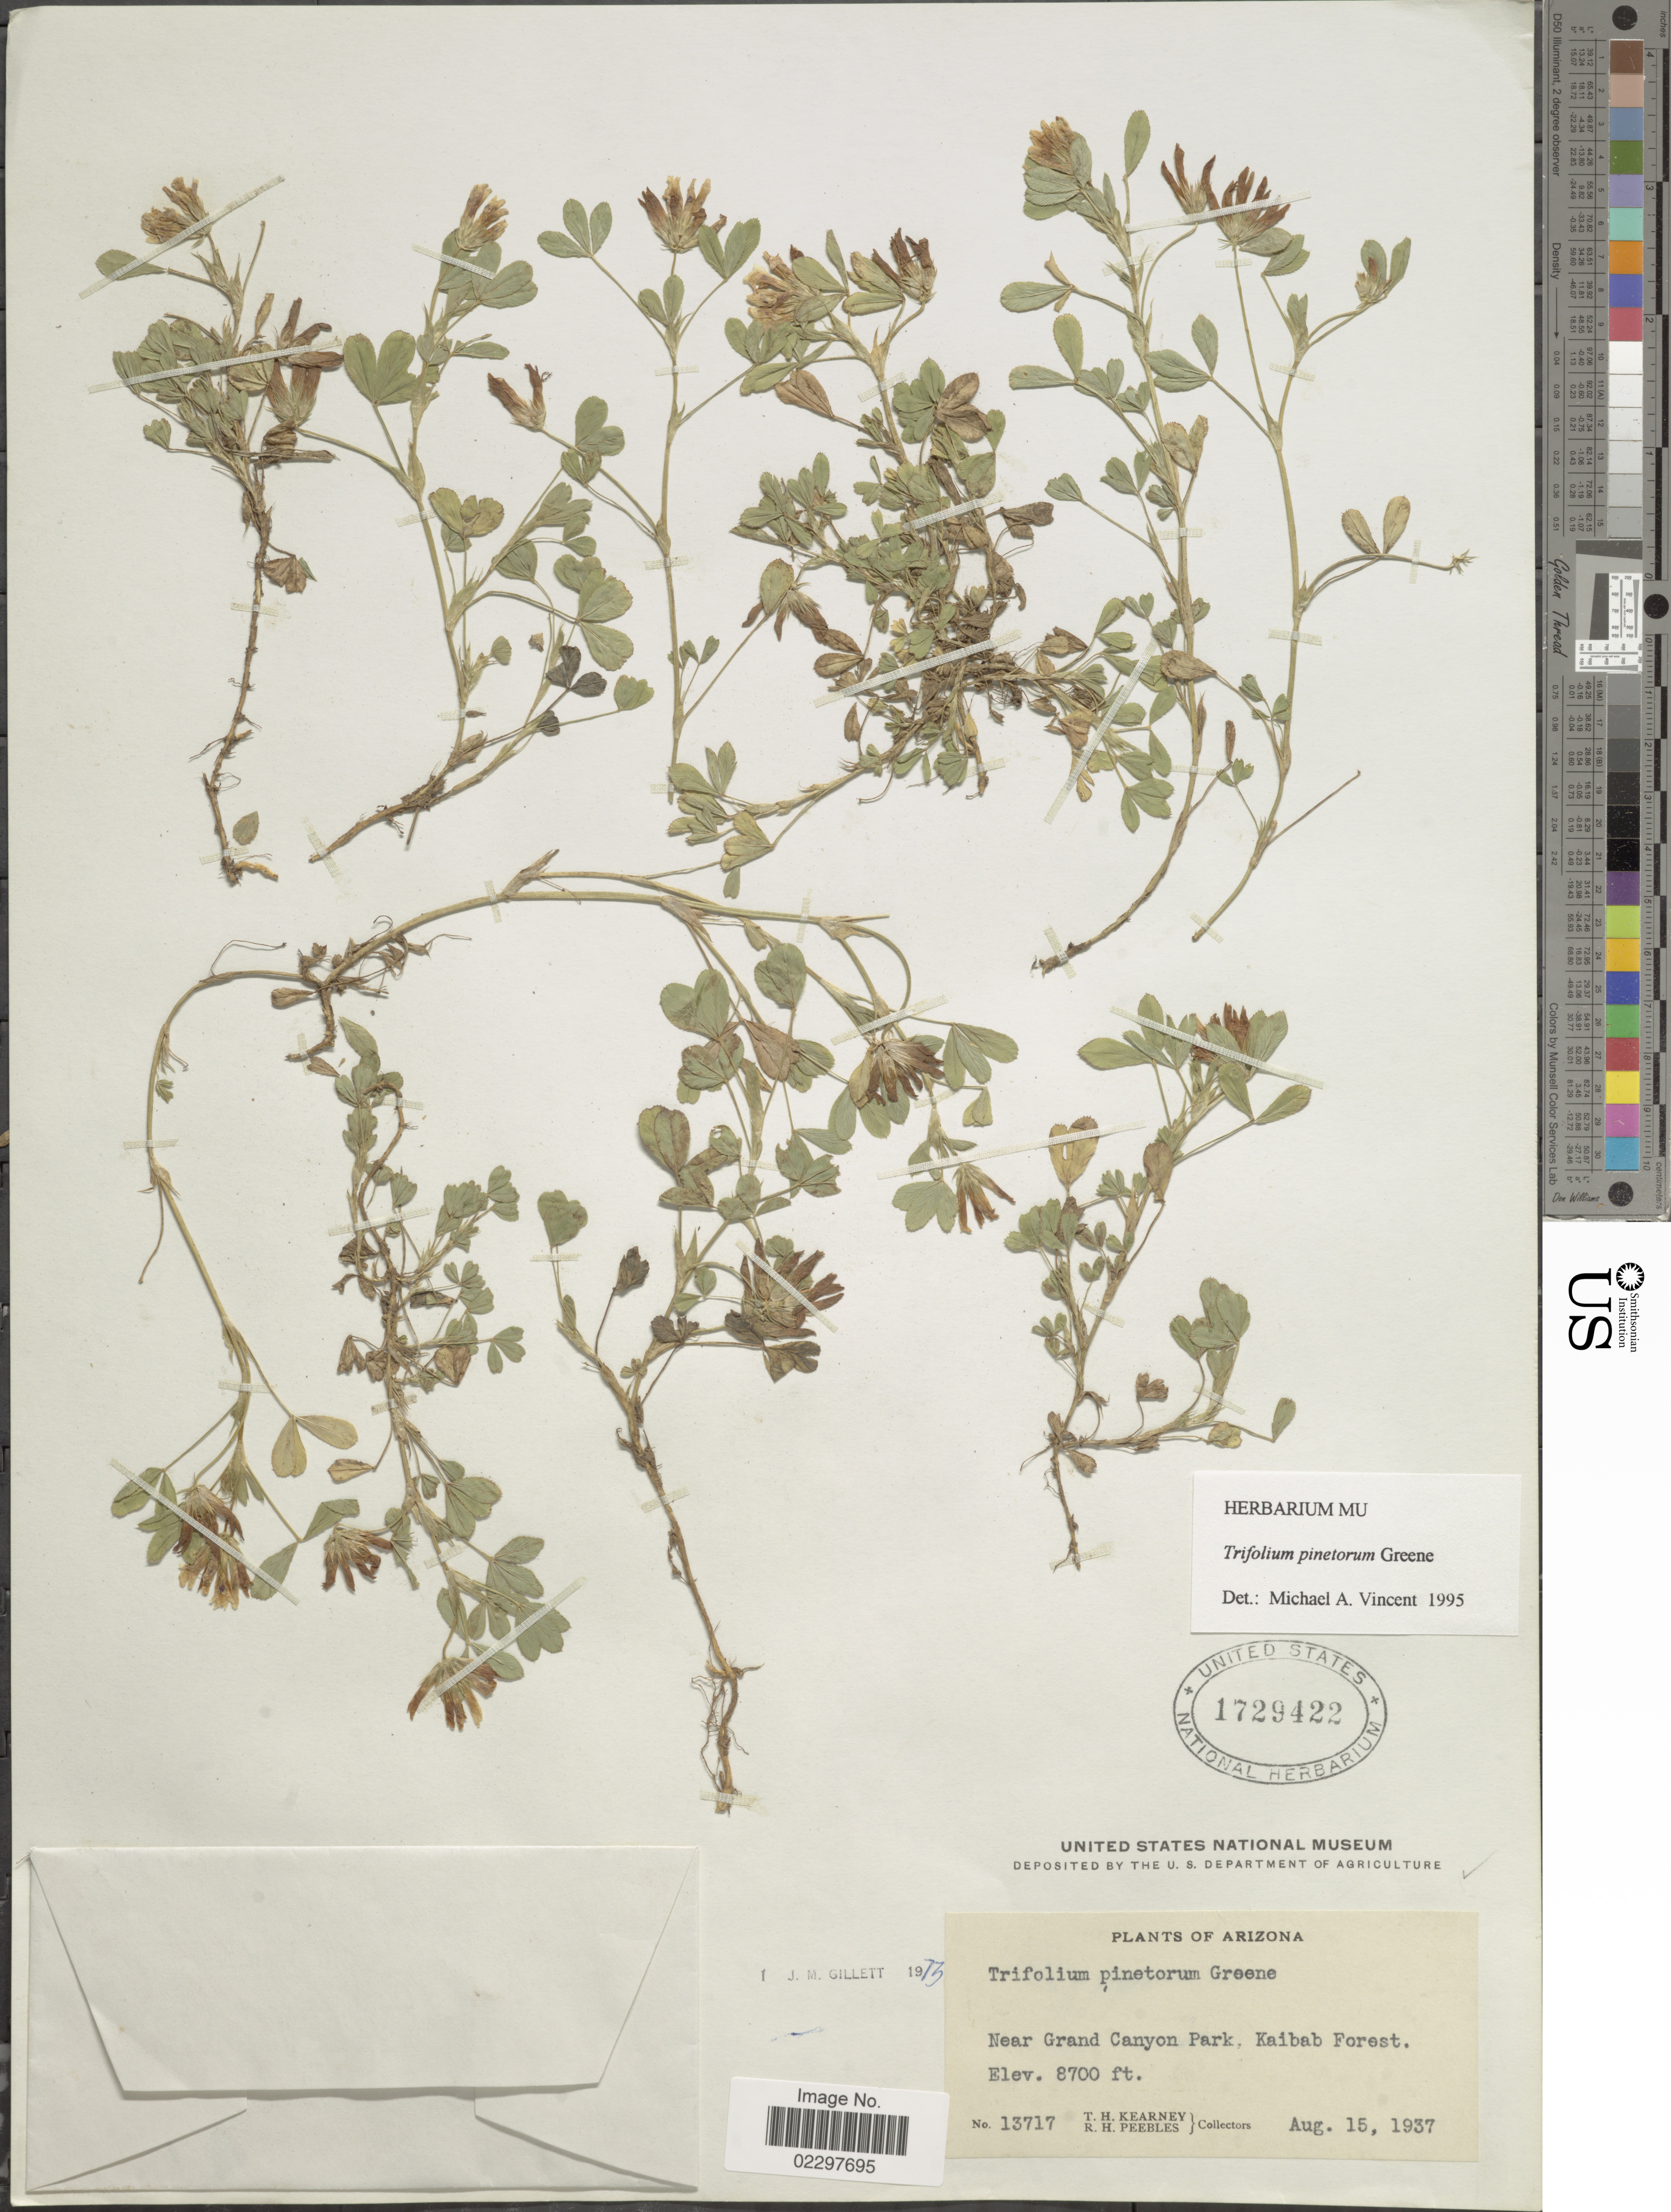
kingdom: Plantae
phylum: Tracheophyta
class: Magnoliopsida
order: Fabales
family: Fabaceae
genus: Trifolium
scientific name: Trifolium pinetorum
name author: Greene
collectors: T. H. Kearney & R. H. Peebles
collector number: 13717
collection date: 1937-08-15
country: United States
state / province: Arizona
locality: Near Grand Canyon Park, Kaibab Forest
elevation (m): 2652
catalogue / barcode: US 1729422